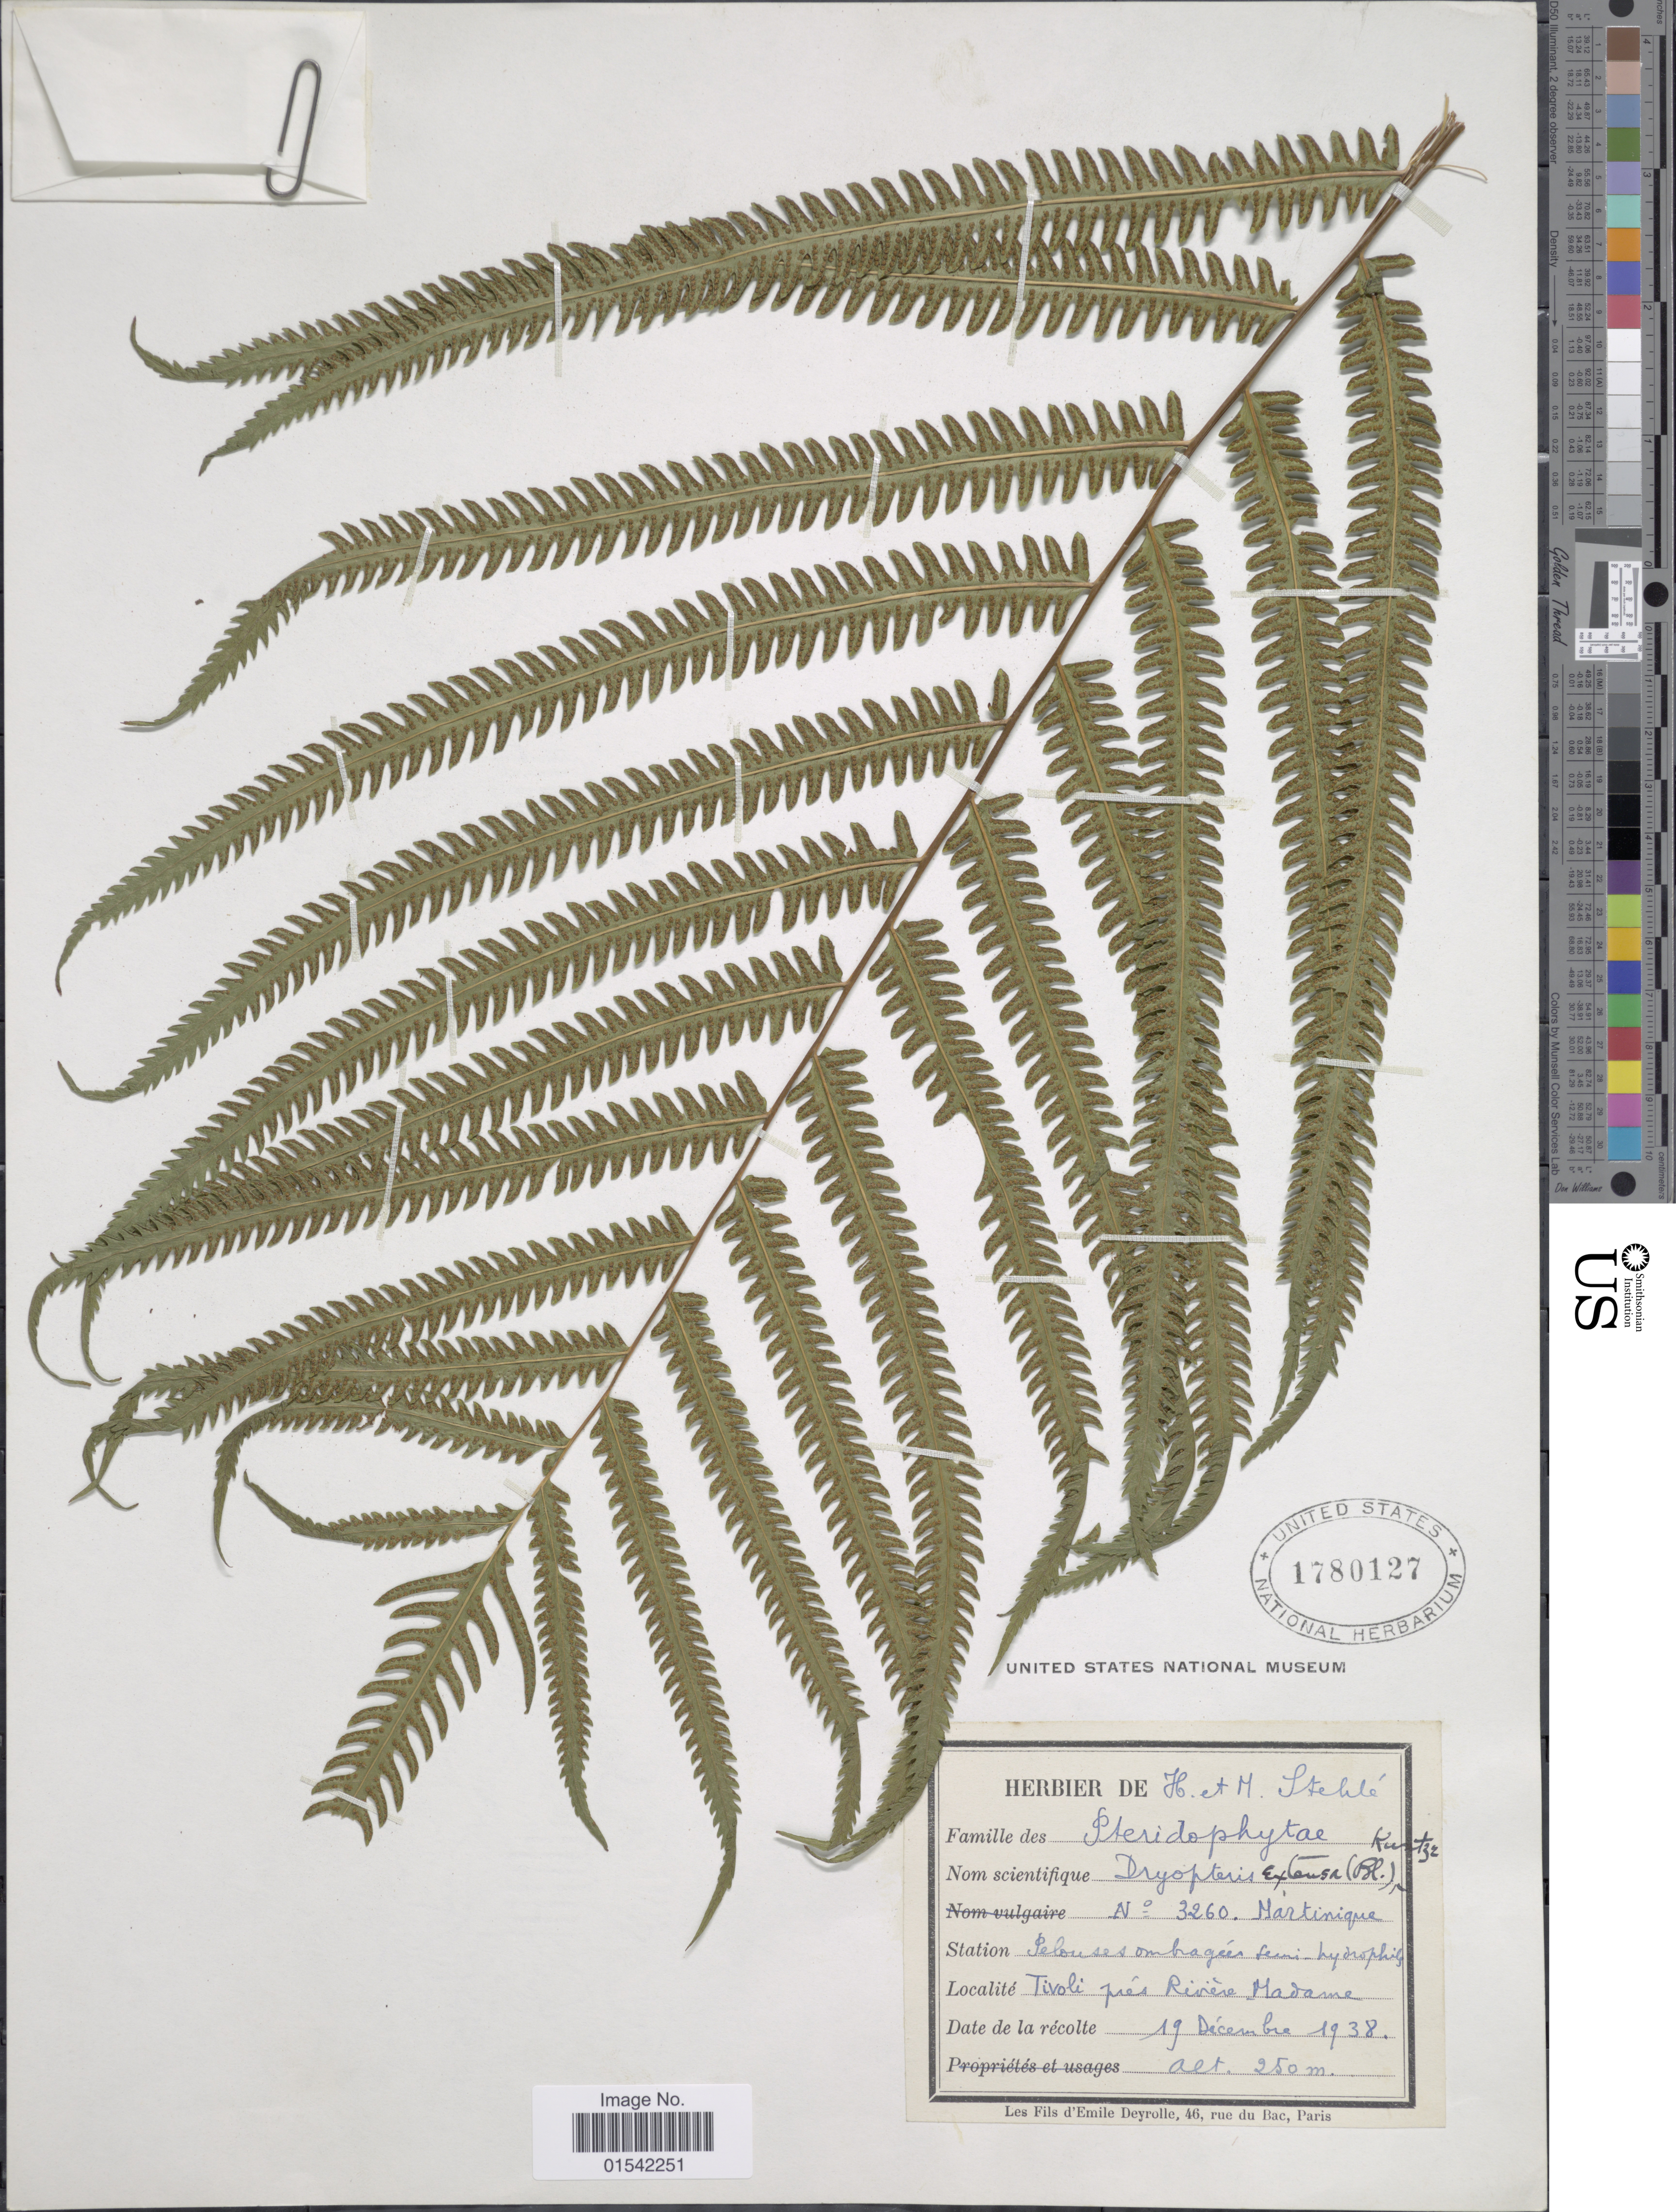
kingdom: Plantae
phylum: Tracheophyta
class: Polypodiopsida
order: Polypodiales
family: Thelypteridaceae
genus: Cyclosorus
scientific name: Cyclosorus opulentus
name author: (Kaulf.) Nakaike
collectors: H. Stehlé & M. Stehlé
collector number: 3260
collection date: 1938-12-19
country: Martinique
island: Martinique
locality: Tivoli prés Riviére Madame.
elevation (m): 250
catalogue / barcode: US 1780127